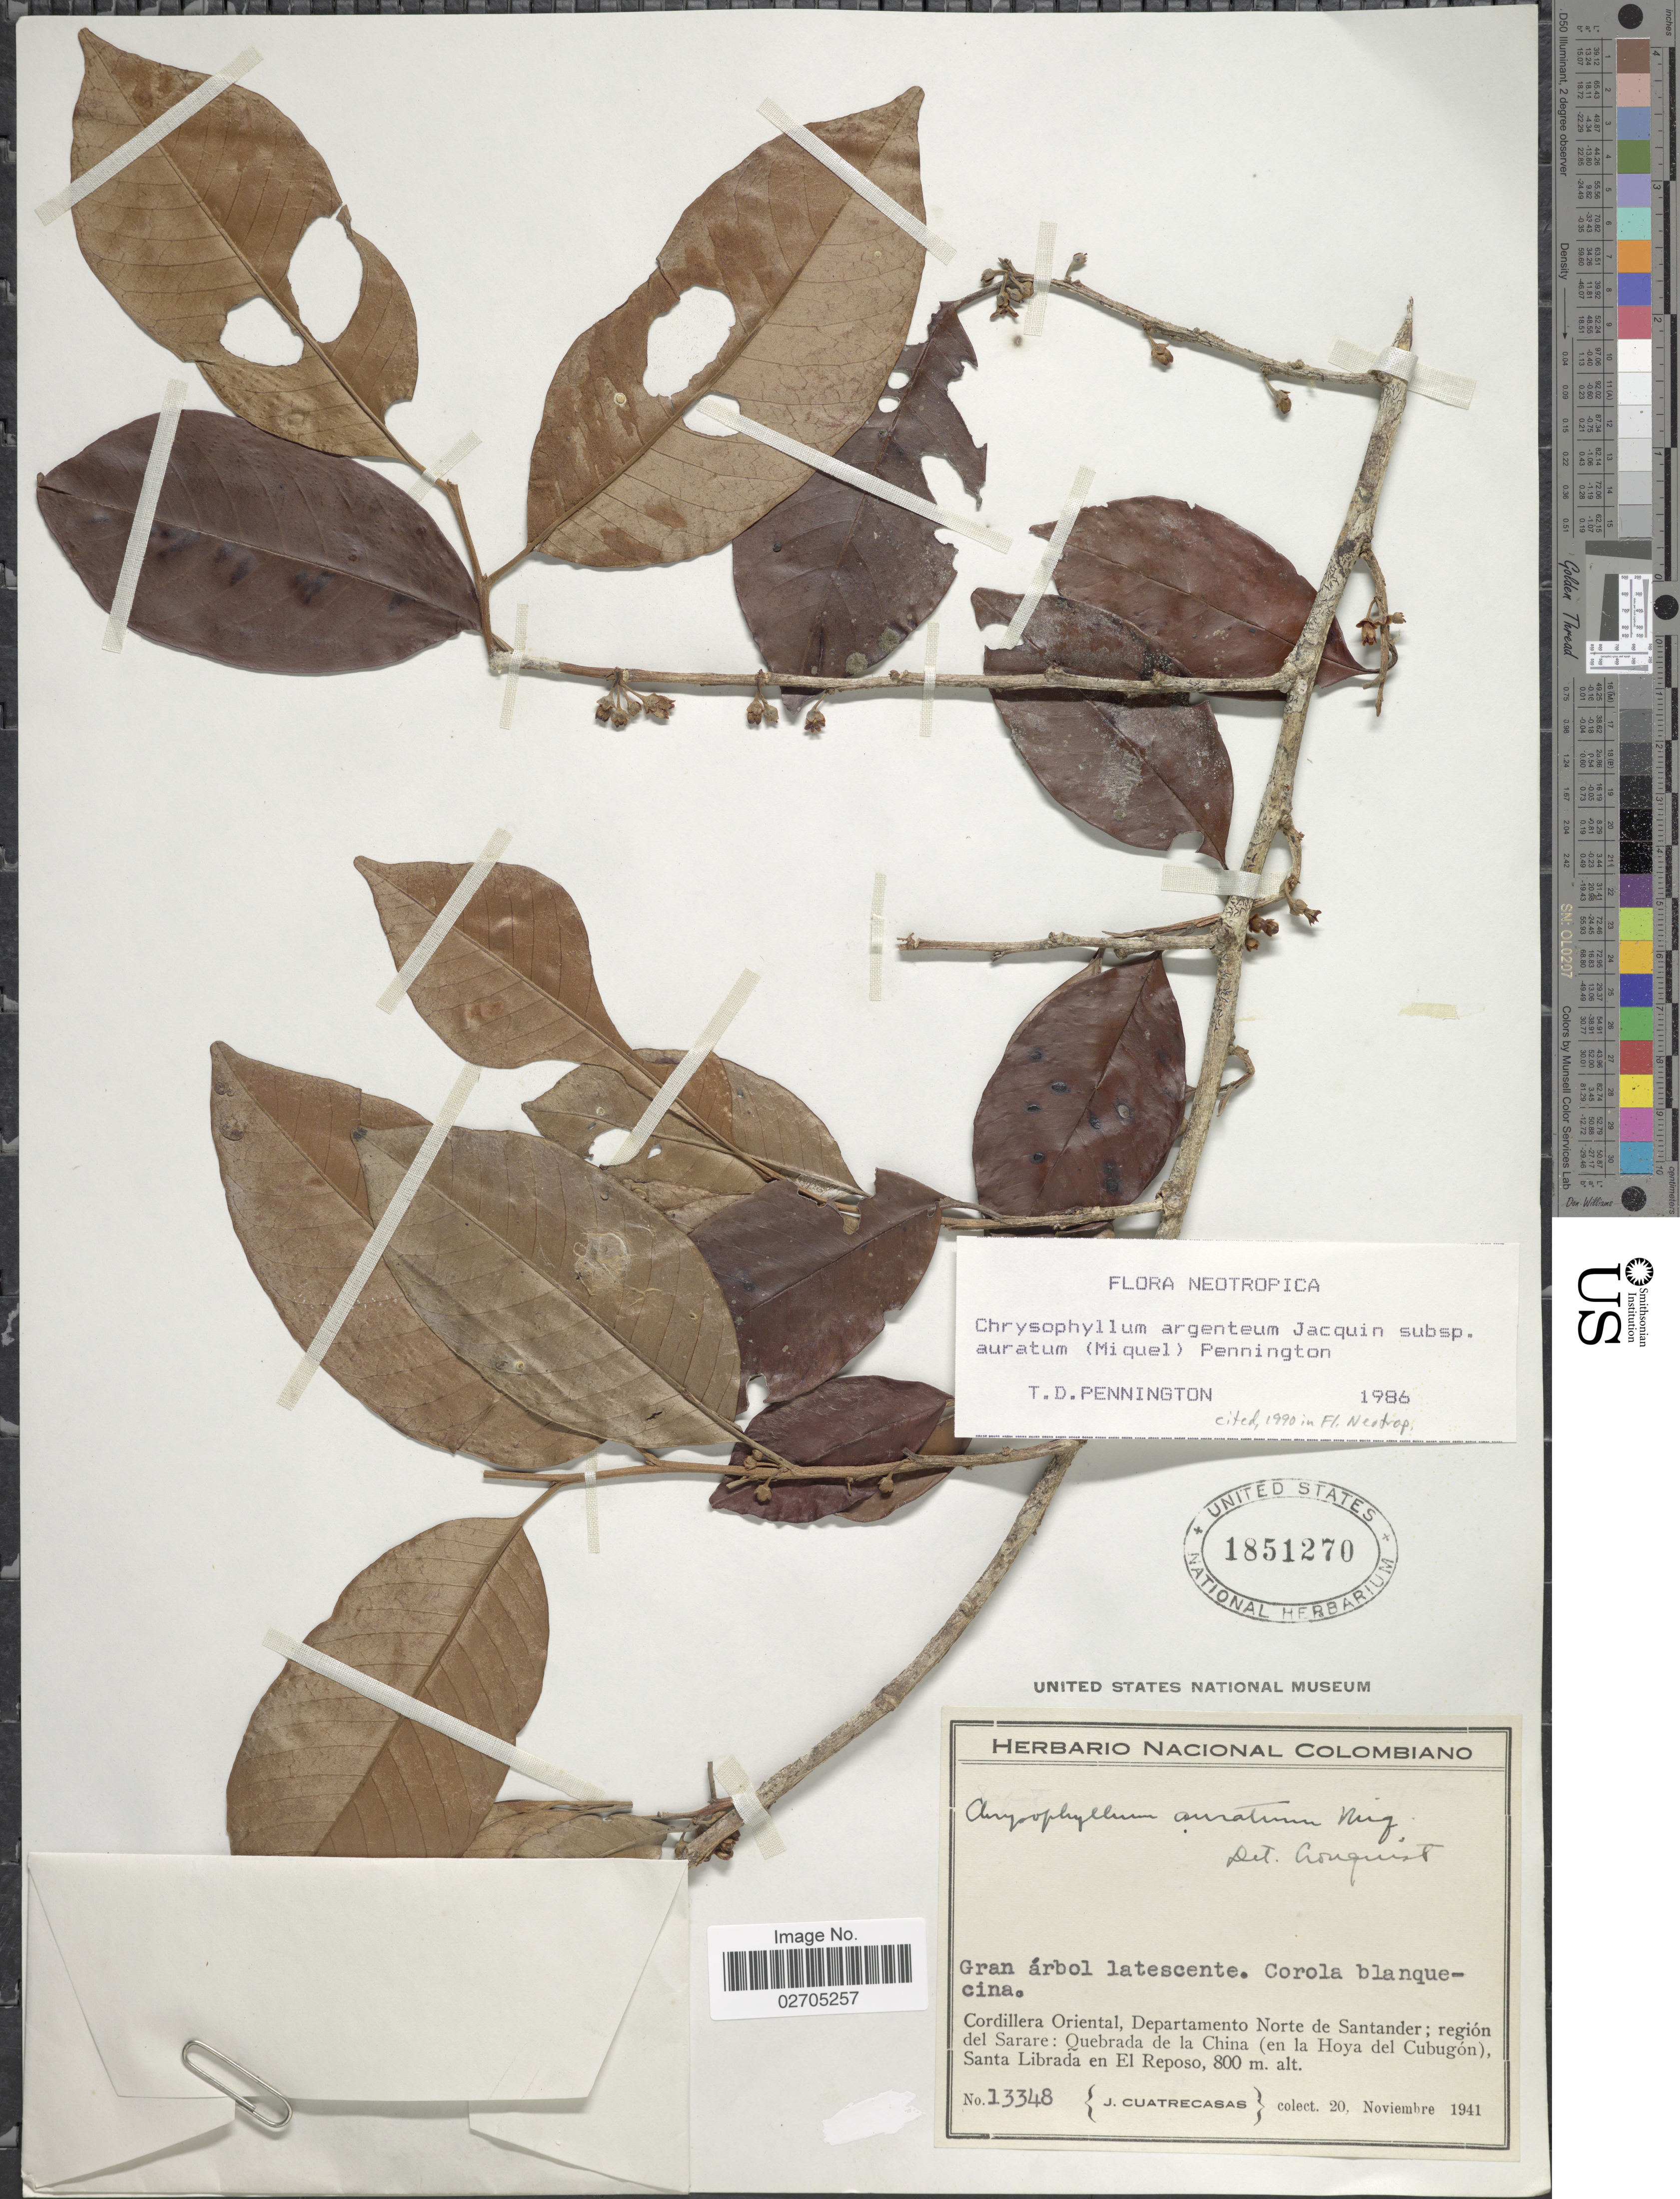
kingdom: Plantae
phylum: Tracheophyta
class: Magnoliopsida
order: Ericales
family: Sapotaceae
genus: Chrysophyllum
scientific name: Chrysophyllum argenteum subsp. auratum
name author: (Miq.) T.D. Penn.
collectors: J. Cuatrecasas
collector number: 13348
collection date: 1941-11-20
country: Colombia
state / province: Norte de Santander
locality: Cordillera Oriental, region del Sarare: Quebrada de la China (en la Hoya del Cubugon), Santa Librada en El Reposo.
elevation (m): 800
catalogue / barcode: US 1851270